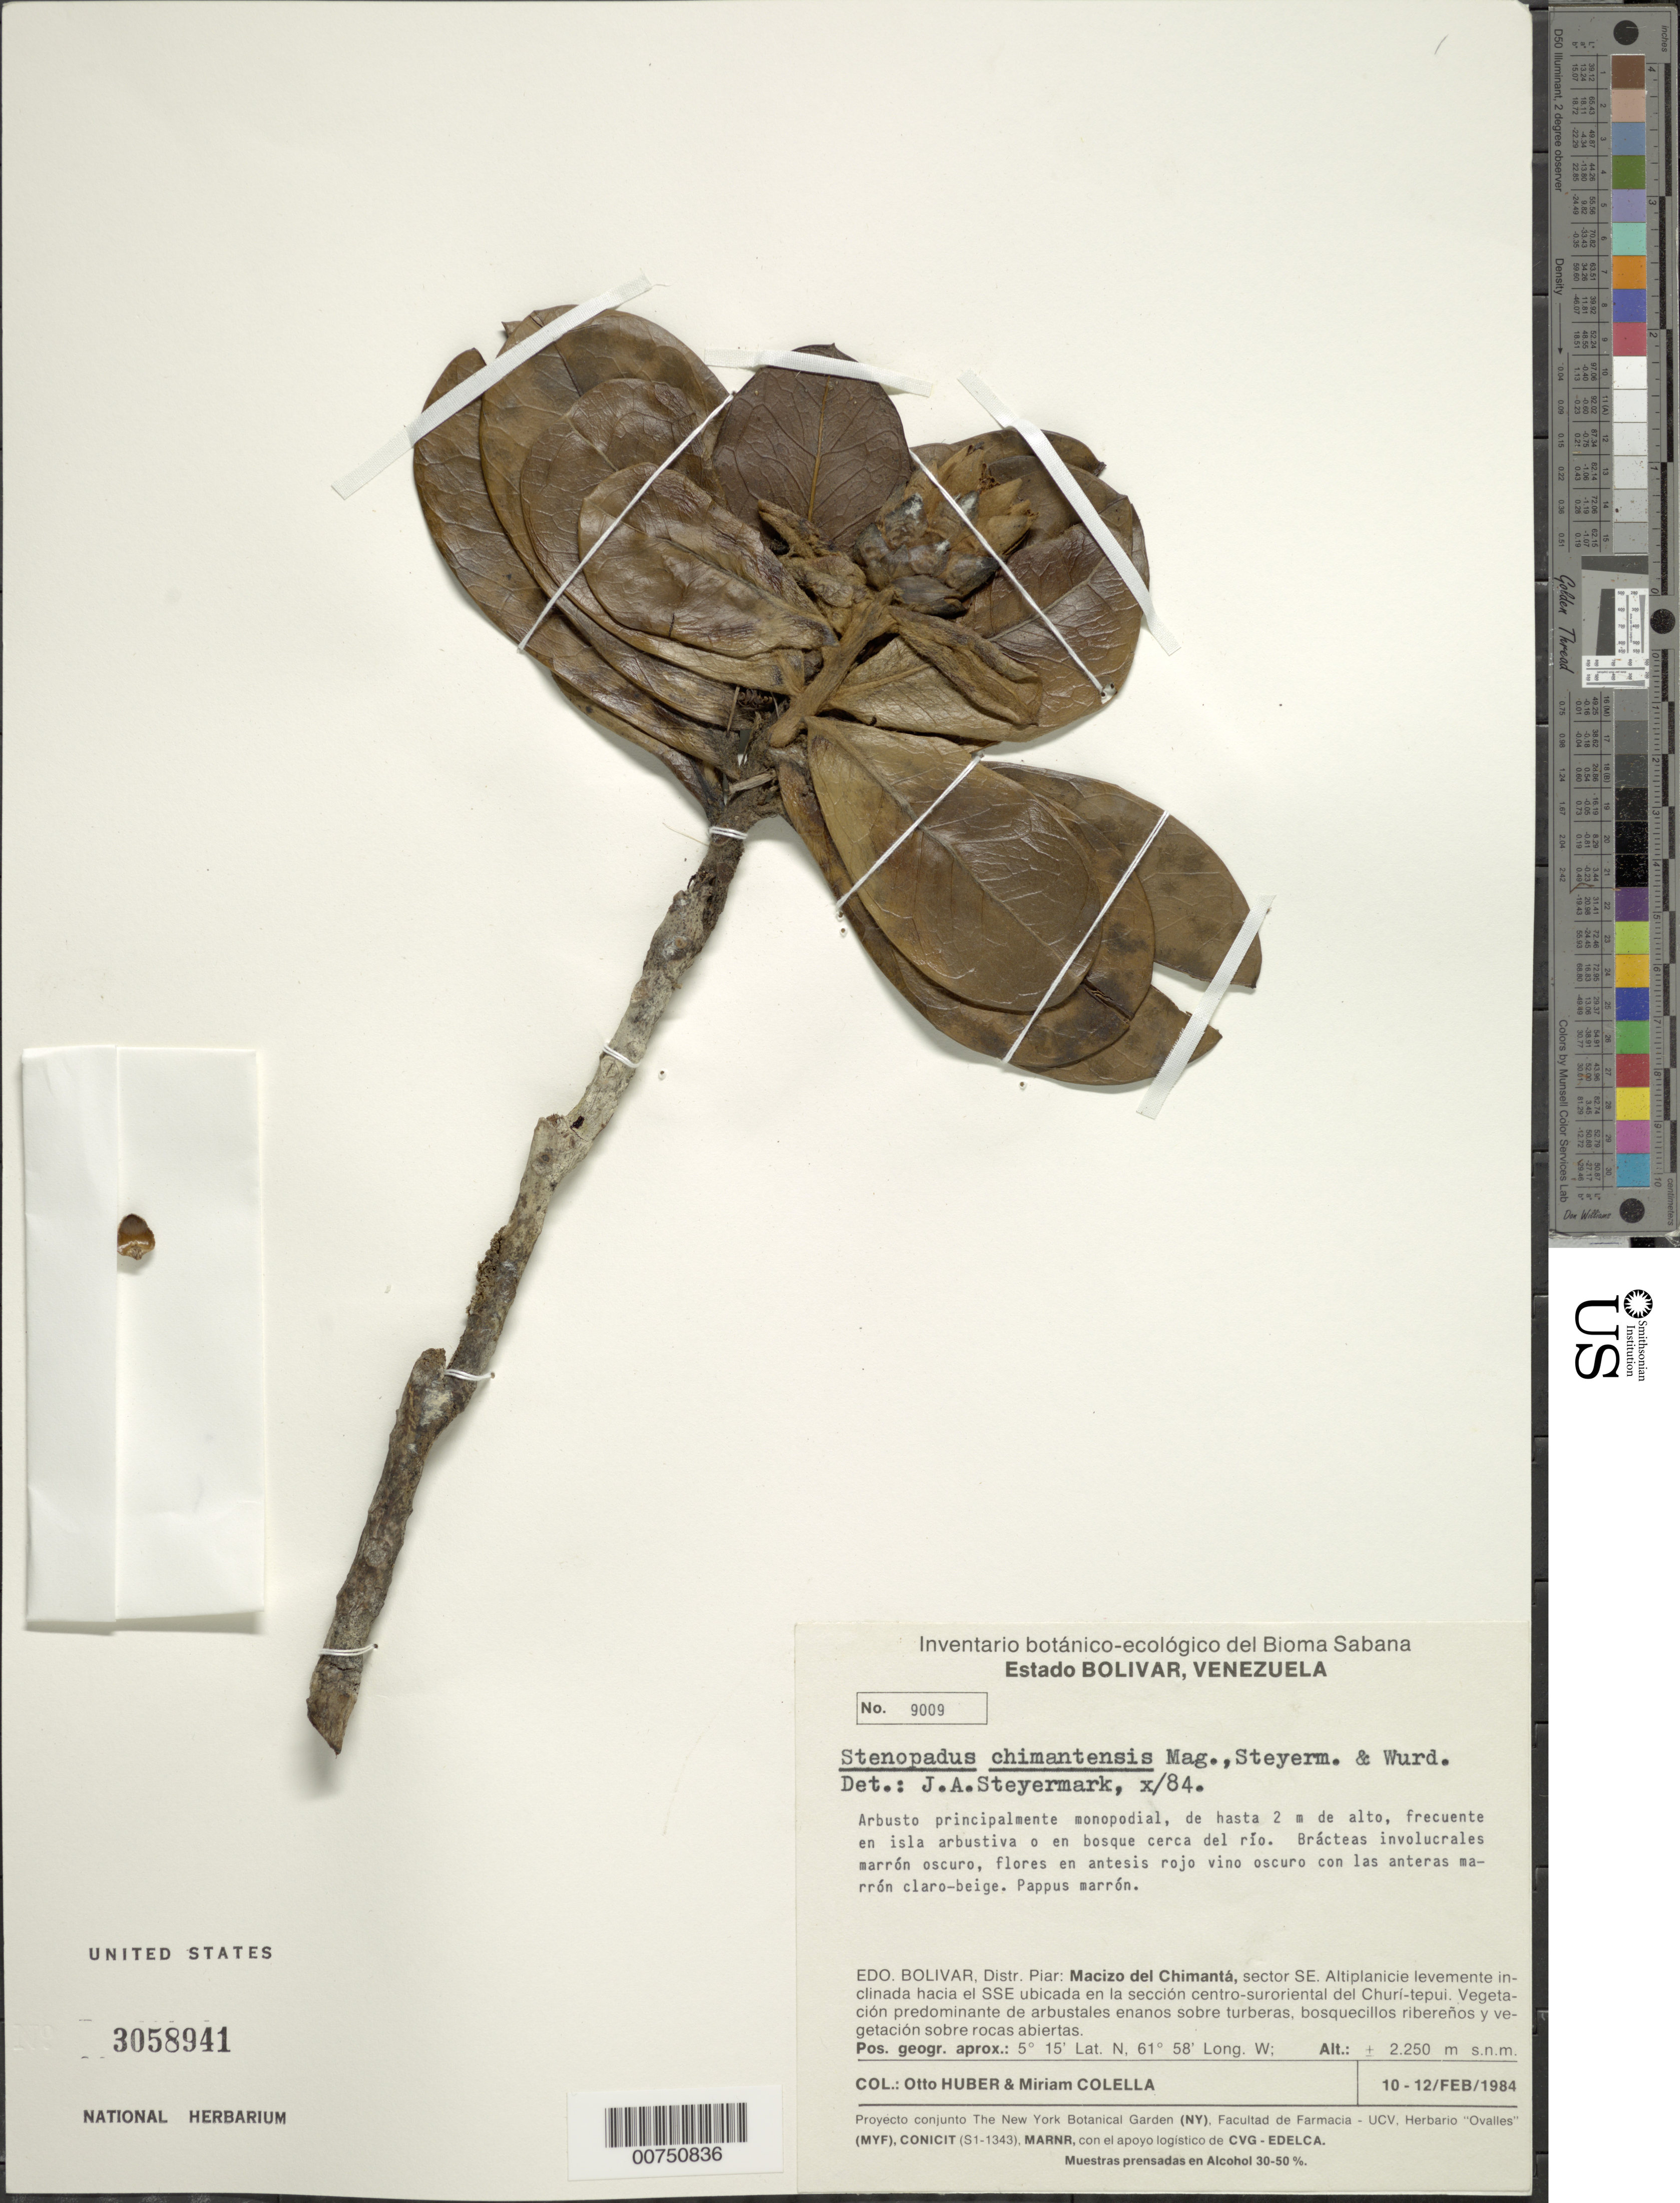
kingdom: Plantae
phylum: Tracheophyta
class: Magnoliopsida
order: Asterales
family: Asteraceae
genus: Stenopadus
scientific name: Stenopadus chimantensis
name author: Maguire et al.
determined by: Steyermark, Julian A., (VEN)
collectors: O. Huber & M. Colella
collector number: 9009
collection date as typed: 10-Feb-84 to 12-Feb-84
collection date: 1984-02-10/1984-02-12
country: Venezuela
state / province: Bolívar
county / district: Piar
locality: Macizo del Chimantá, sector SE, SSE ubicada en la sección centro-suroriental del Churi-tepuí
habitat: Vegetación predominante de arbustaless enanos sobre turberas, bosquecillos ribereños y vegetación sobre rocas abiertas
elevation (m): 2250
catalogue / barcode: US 3058941